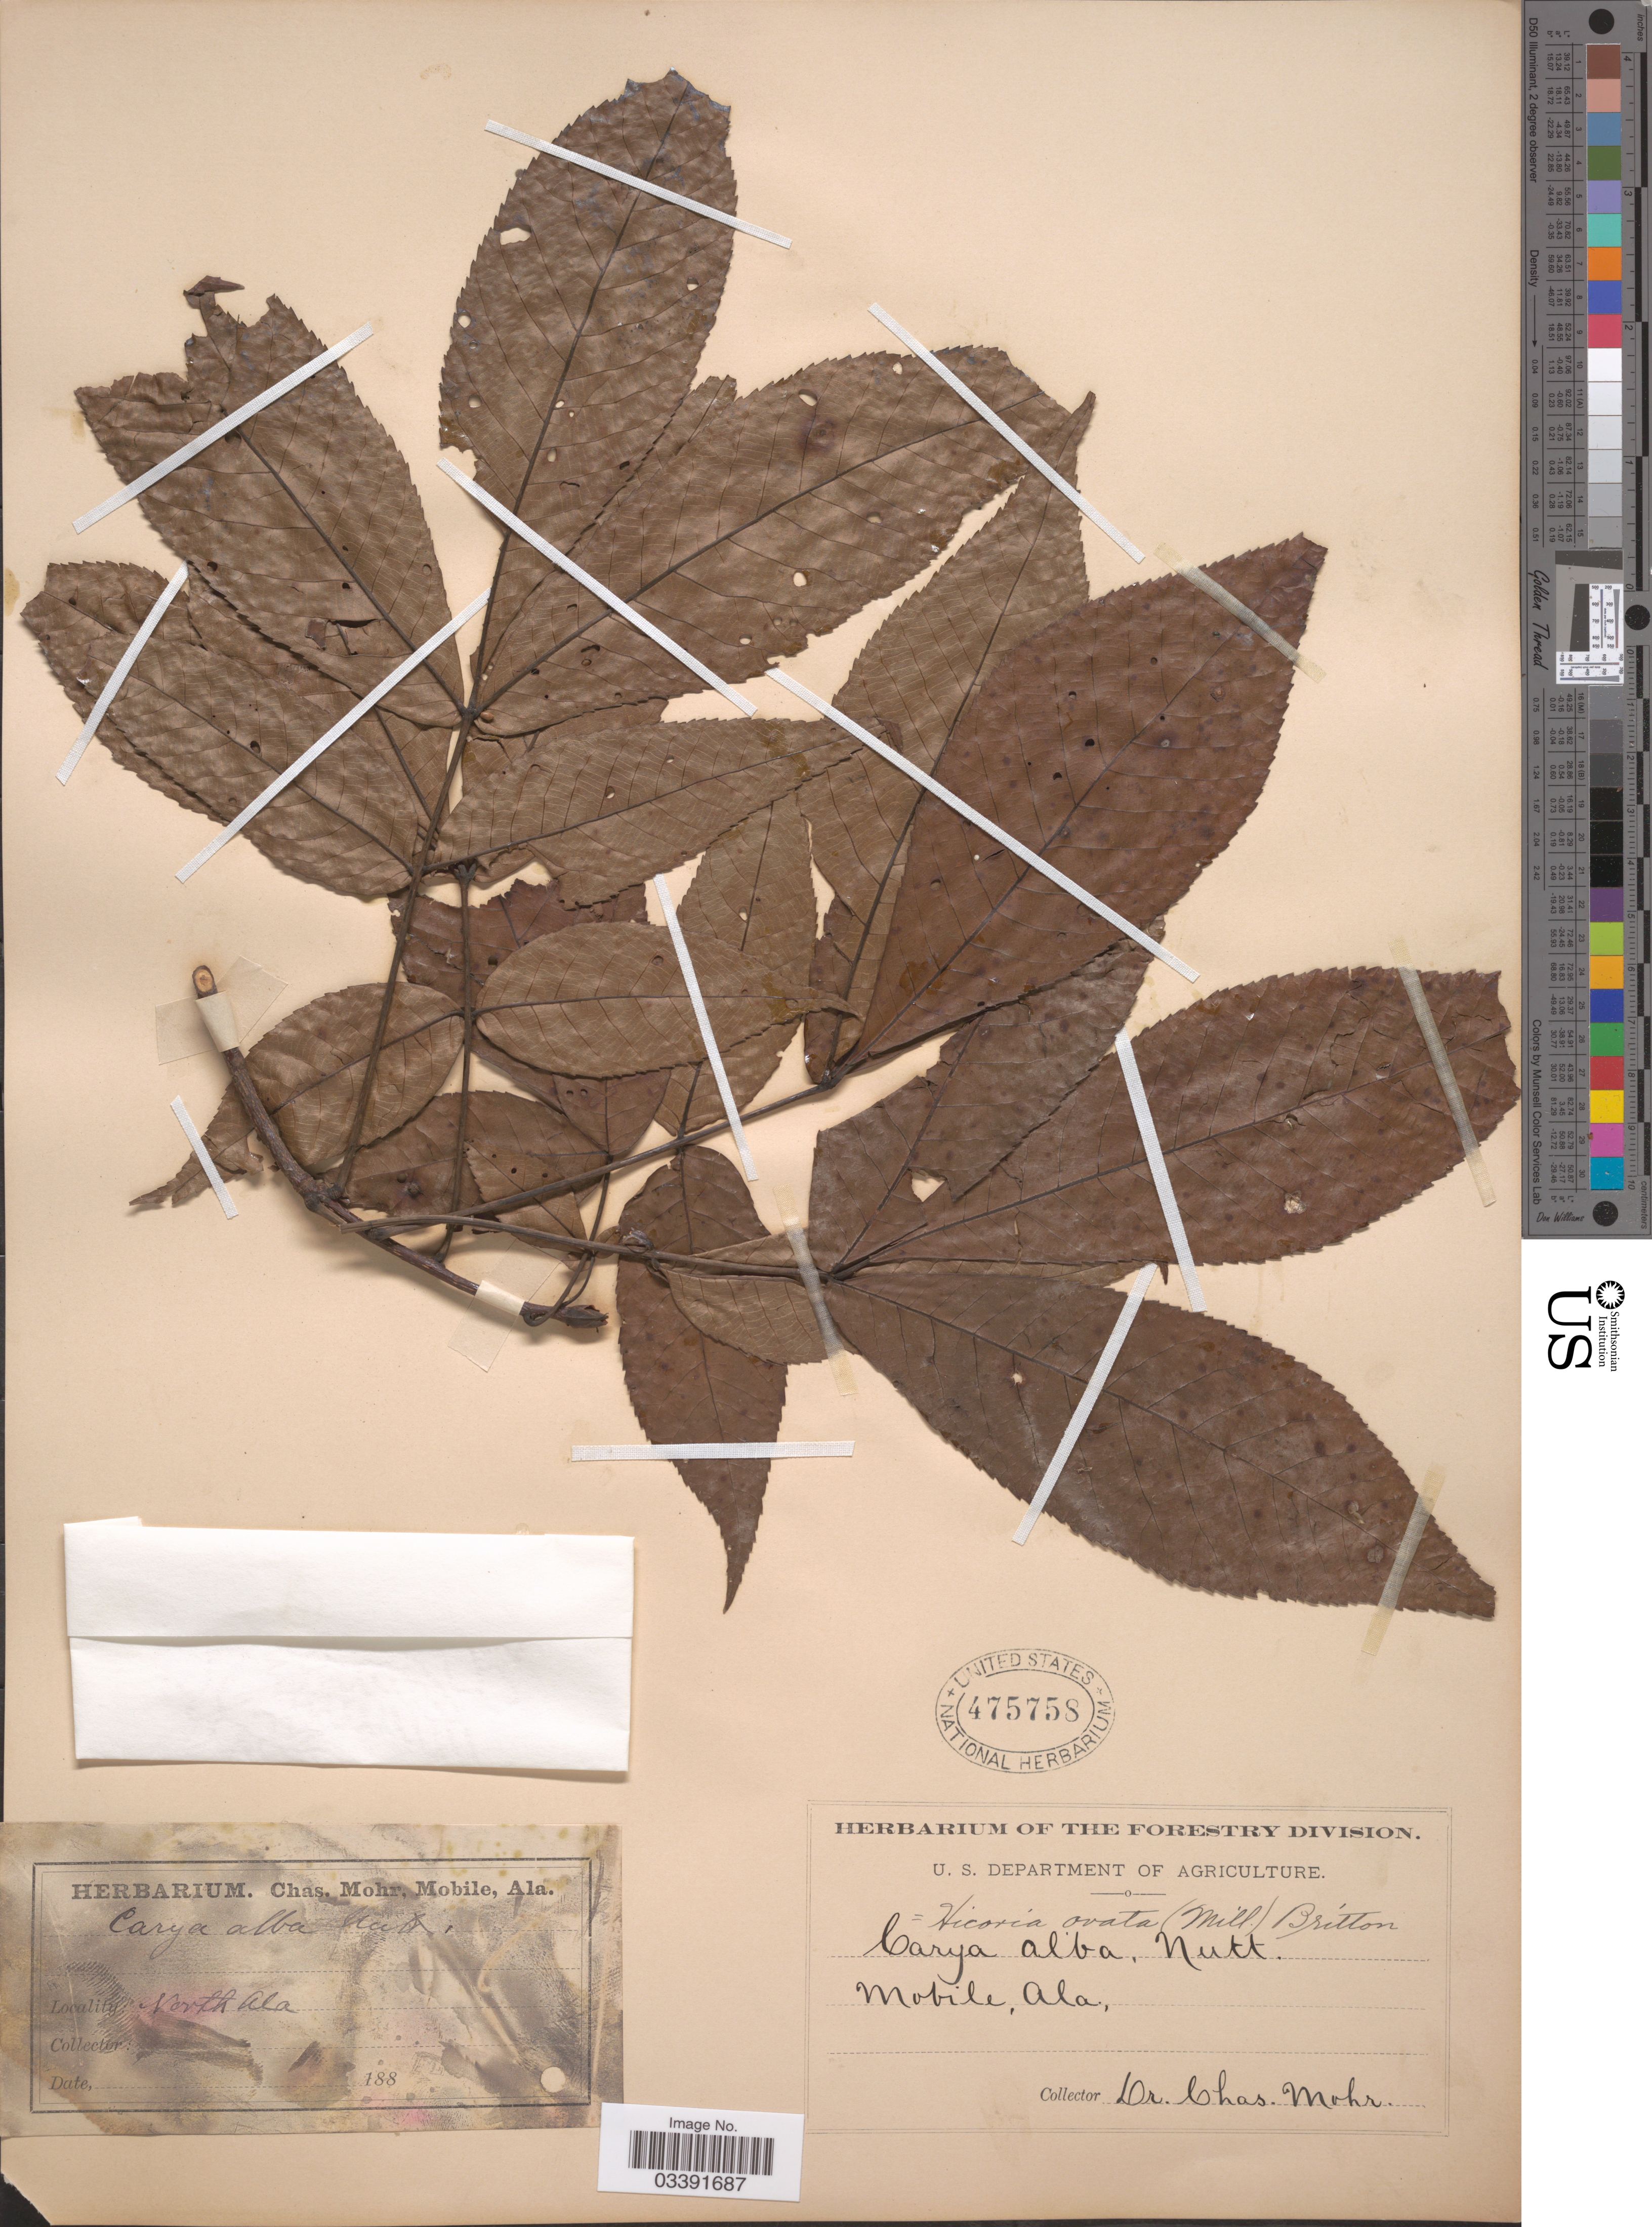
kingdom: Plantae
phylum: Tracheophyta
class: Magnoliopsida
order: Fagales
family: Juglandaceae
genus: Carya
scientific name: Carya glabra var. glabra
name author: (Mill.) Sweet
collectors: Mohr, C. T. (herbarium)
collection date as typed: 188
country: United States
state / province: Alabama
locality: Mobile.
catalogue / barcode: US 475758